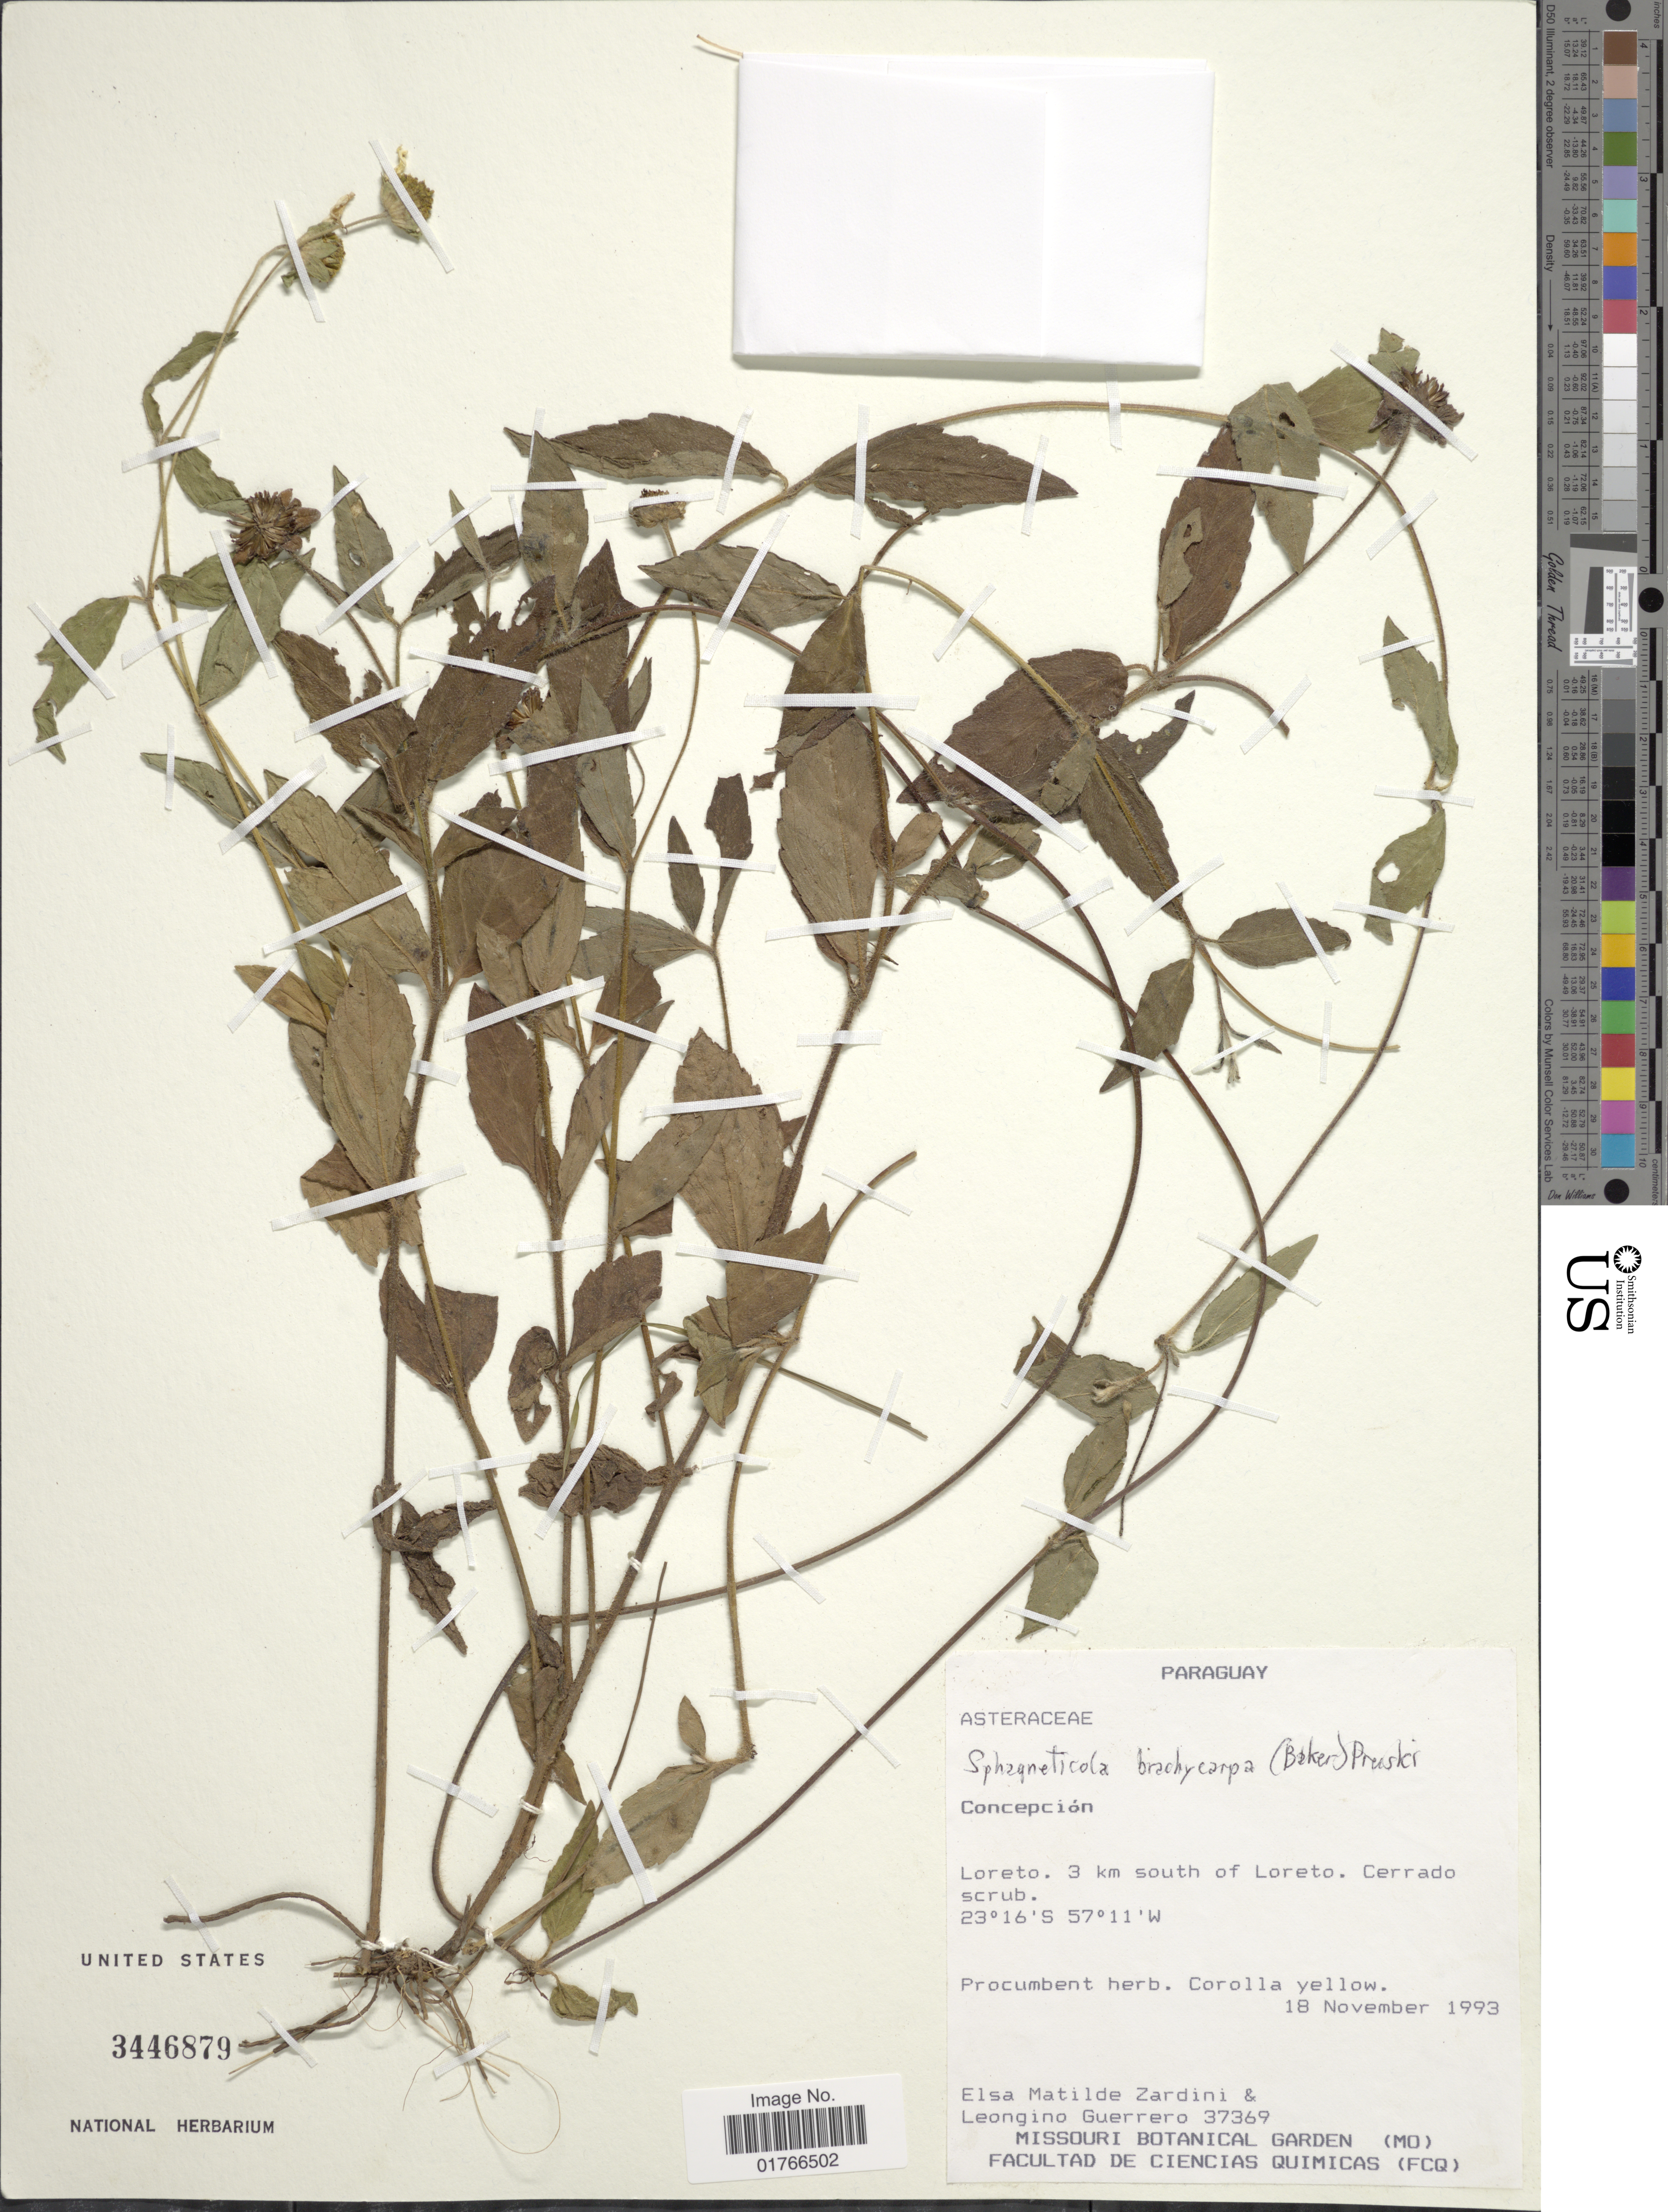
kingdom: Plantae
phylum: Tracheophyta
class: Magnoliopsida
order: Asterales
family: Asteraceae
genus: Sphagneticola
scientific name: Sphagneticola brachycarpa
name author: (Baker) Pruski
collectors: E. M. Zardini & L. Guerrero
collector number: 37369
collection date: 1993-11-18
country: Paraguay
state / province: Concepcion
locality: Loreto, 3 km south of Loreto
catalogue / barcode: US 3446879